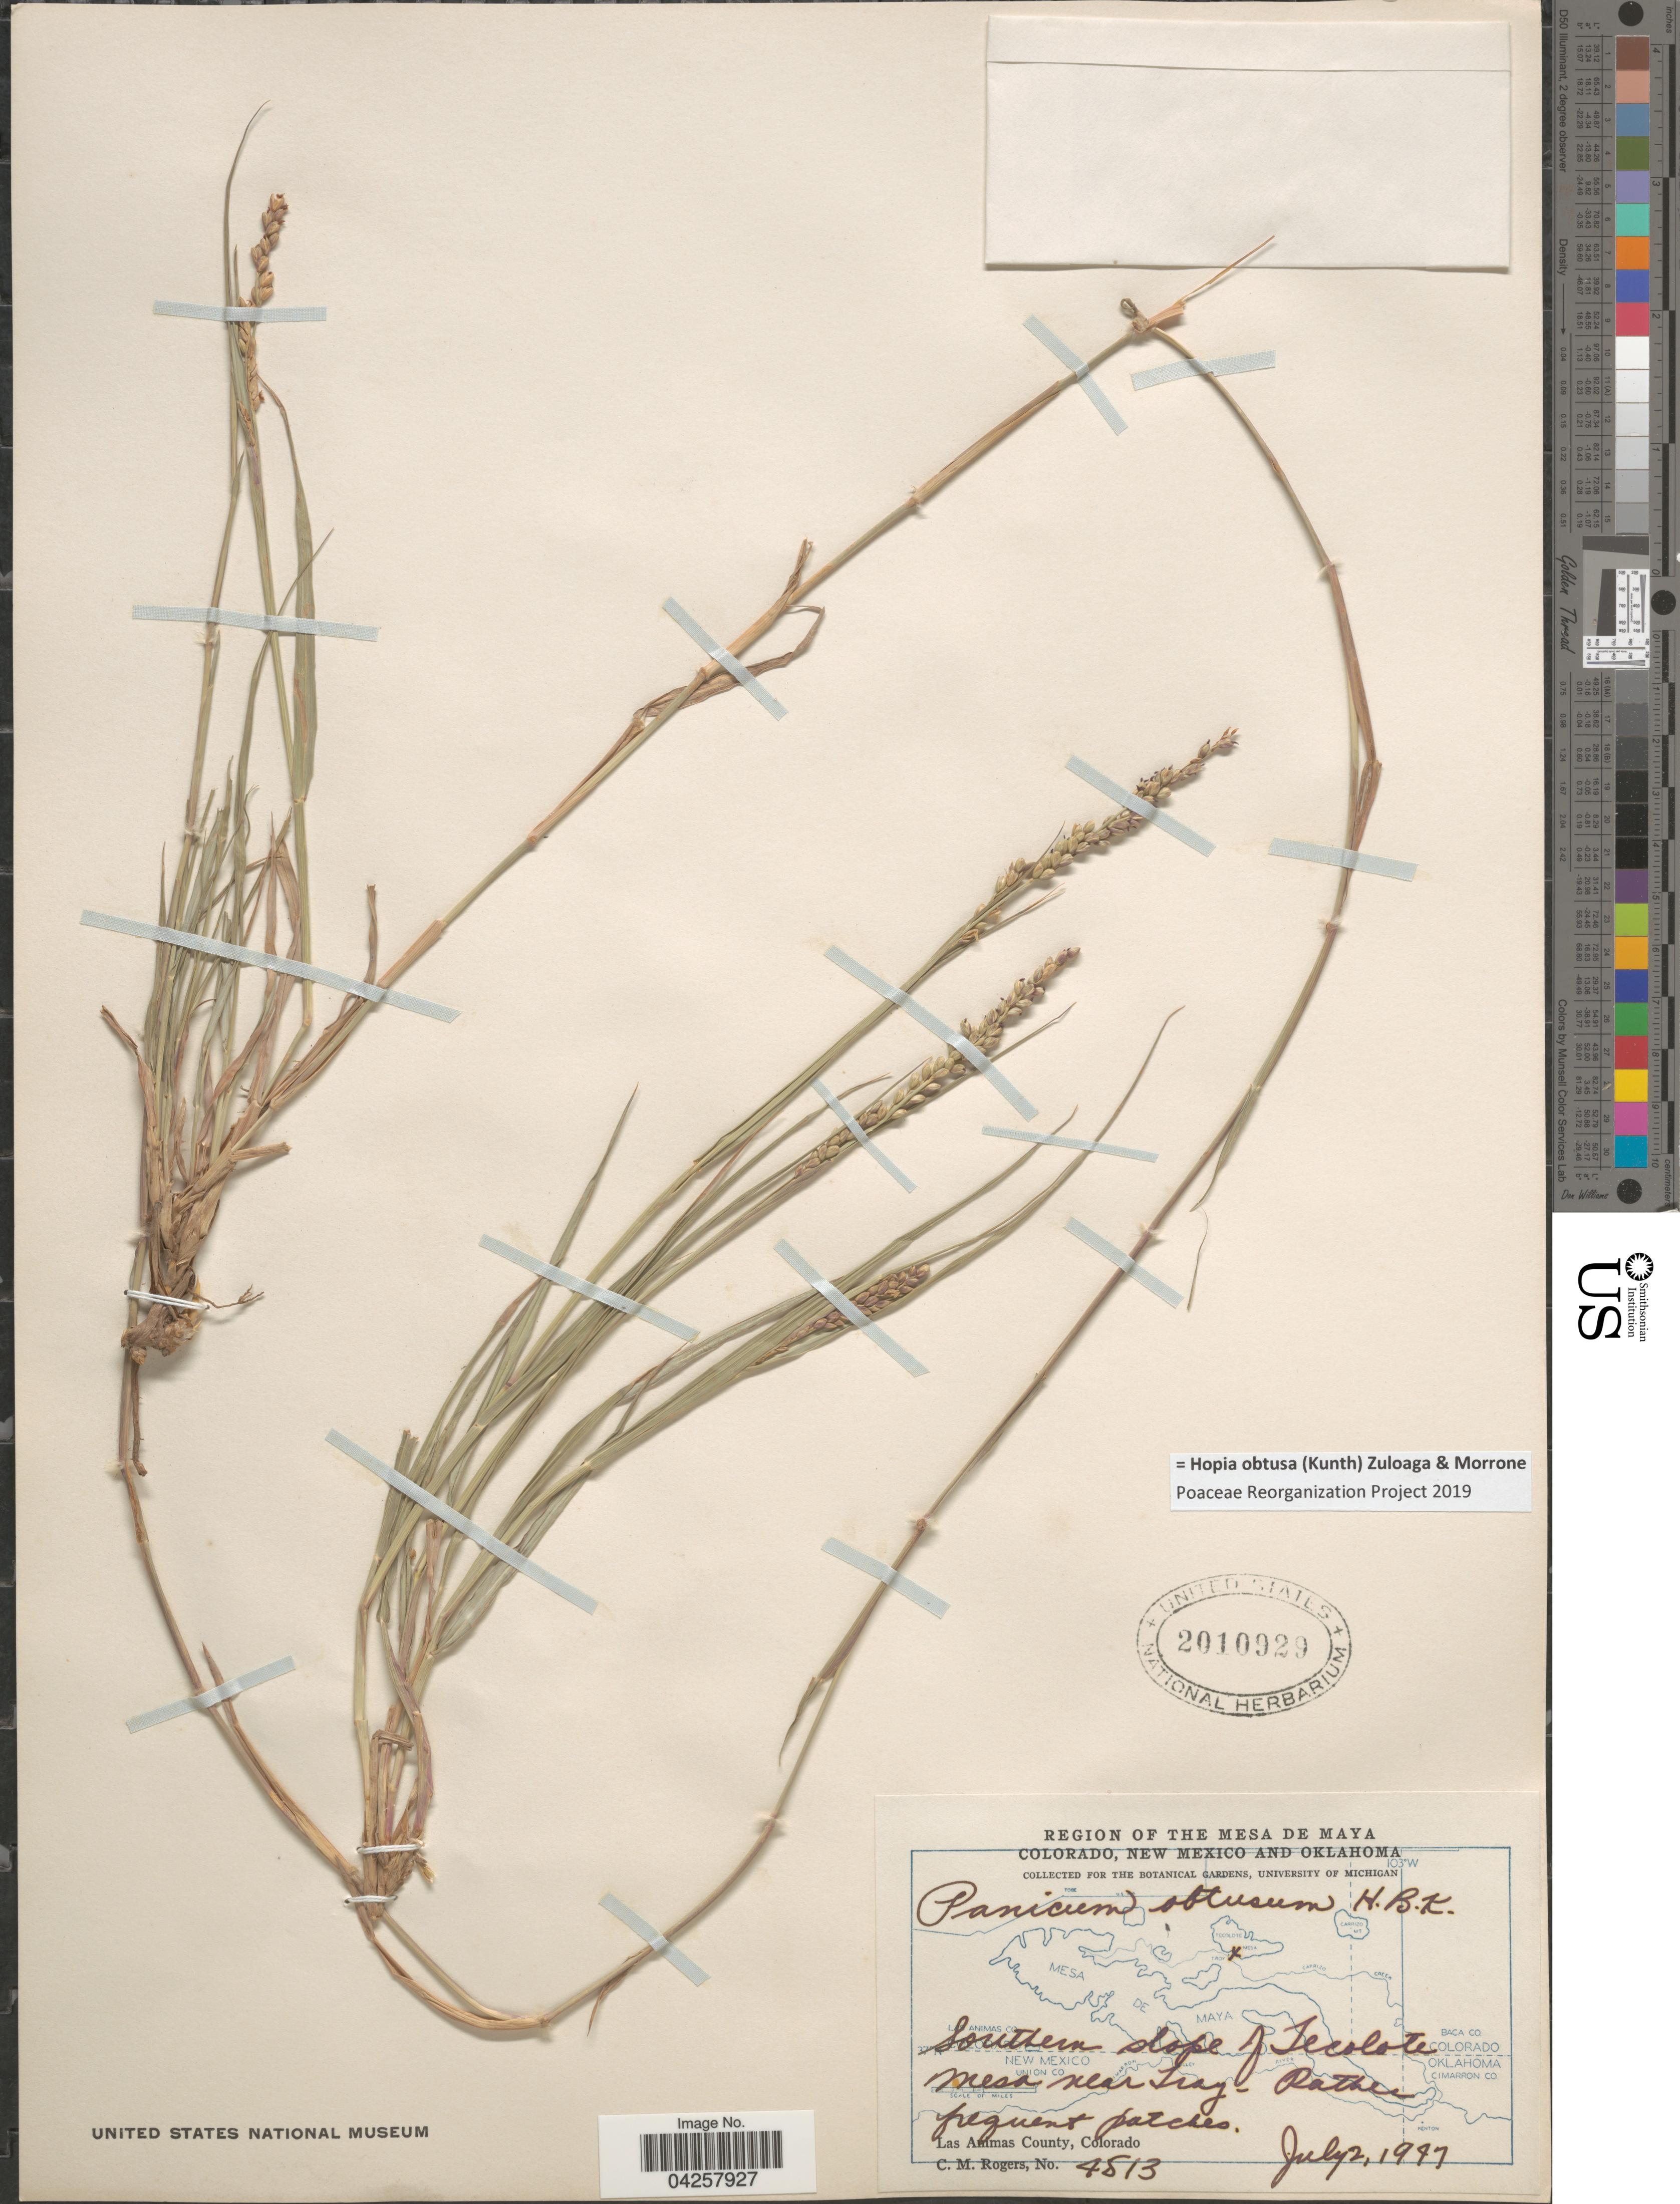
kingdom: Plantae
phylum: Tracheophyta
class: Liliopsida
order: Poales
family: Poaceae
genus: Hopia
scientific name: Hopia obtusa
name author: (Kunth) Zuloaga & Morrone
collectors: C. M. Rogers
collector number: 4813*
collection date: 1941-07-02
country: United States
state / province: Colorado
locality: Region of the Mesa de Maya. Southern slope of Tecolote mesa near Troy. Las Animas County.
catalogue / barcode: US 2010929